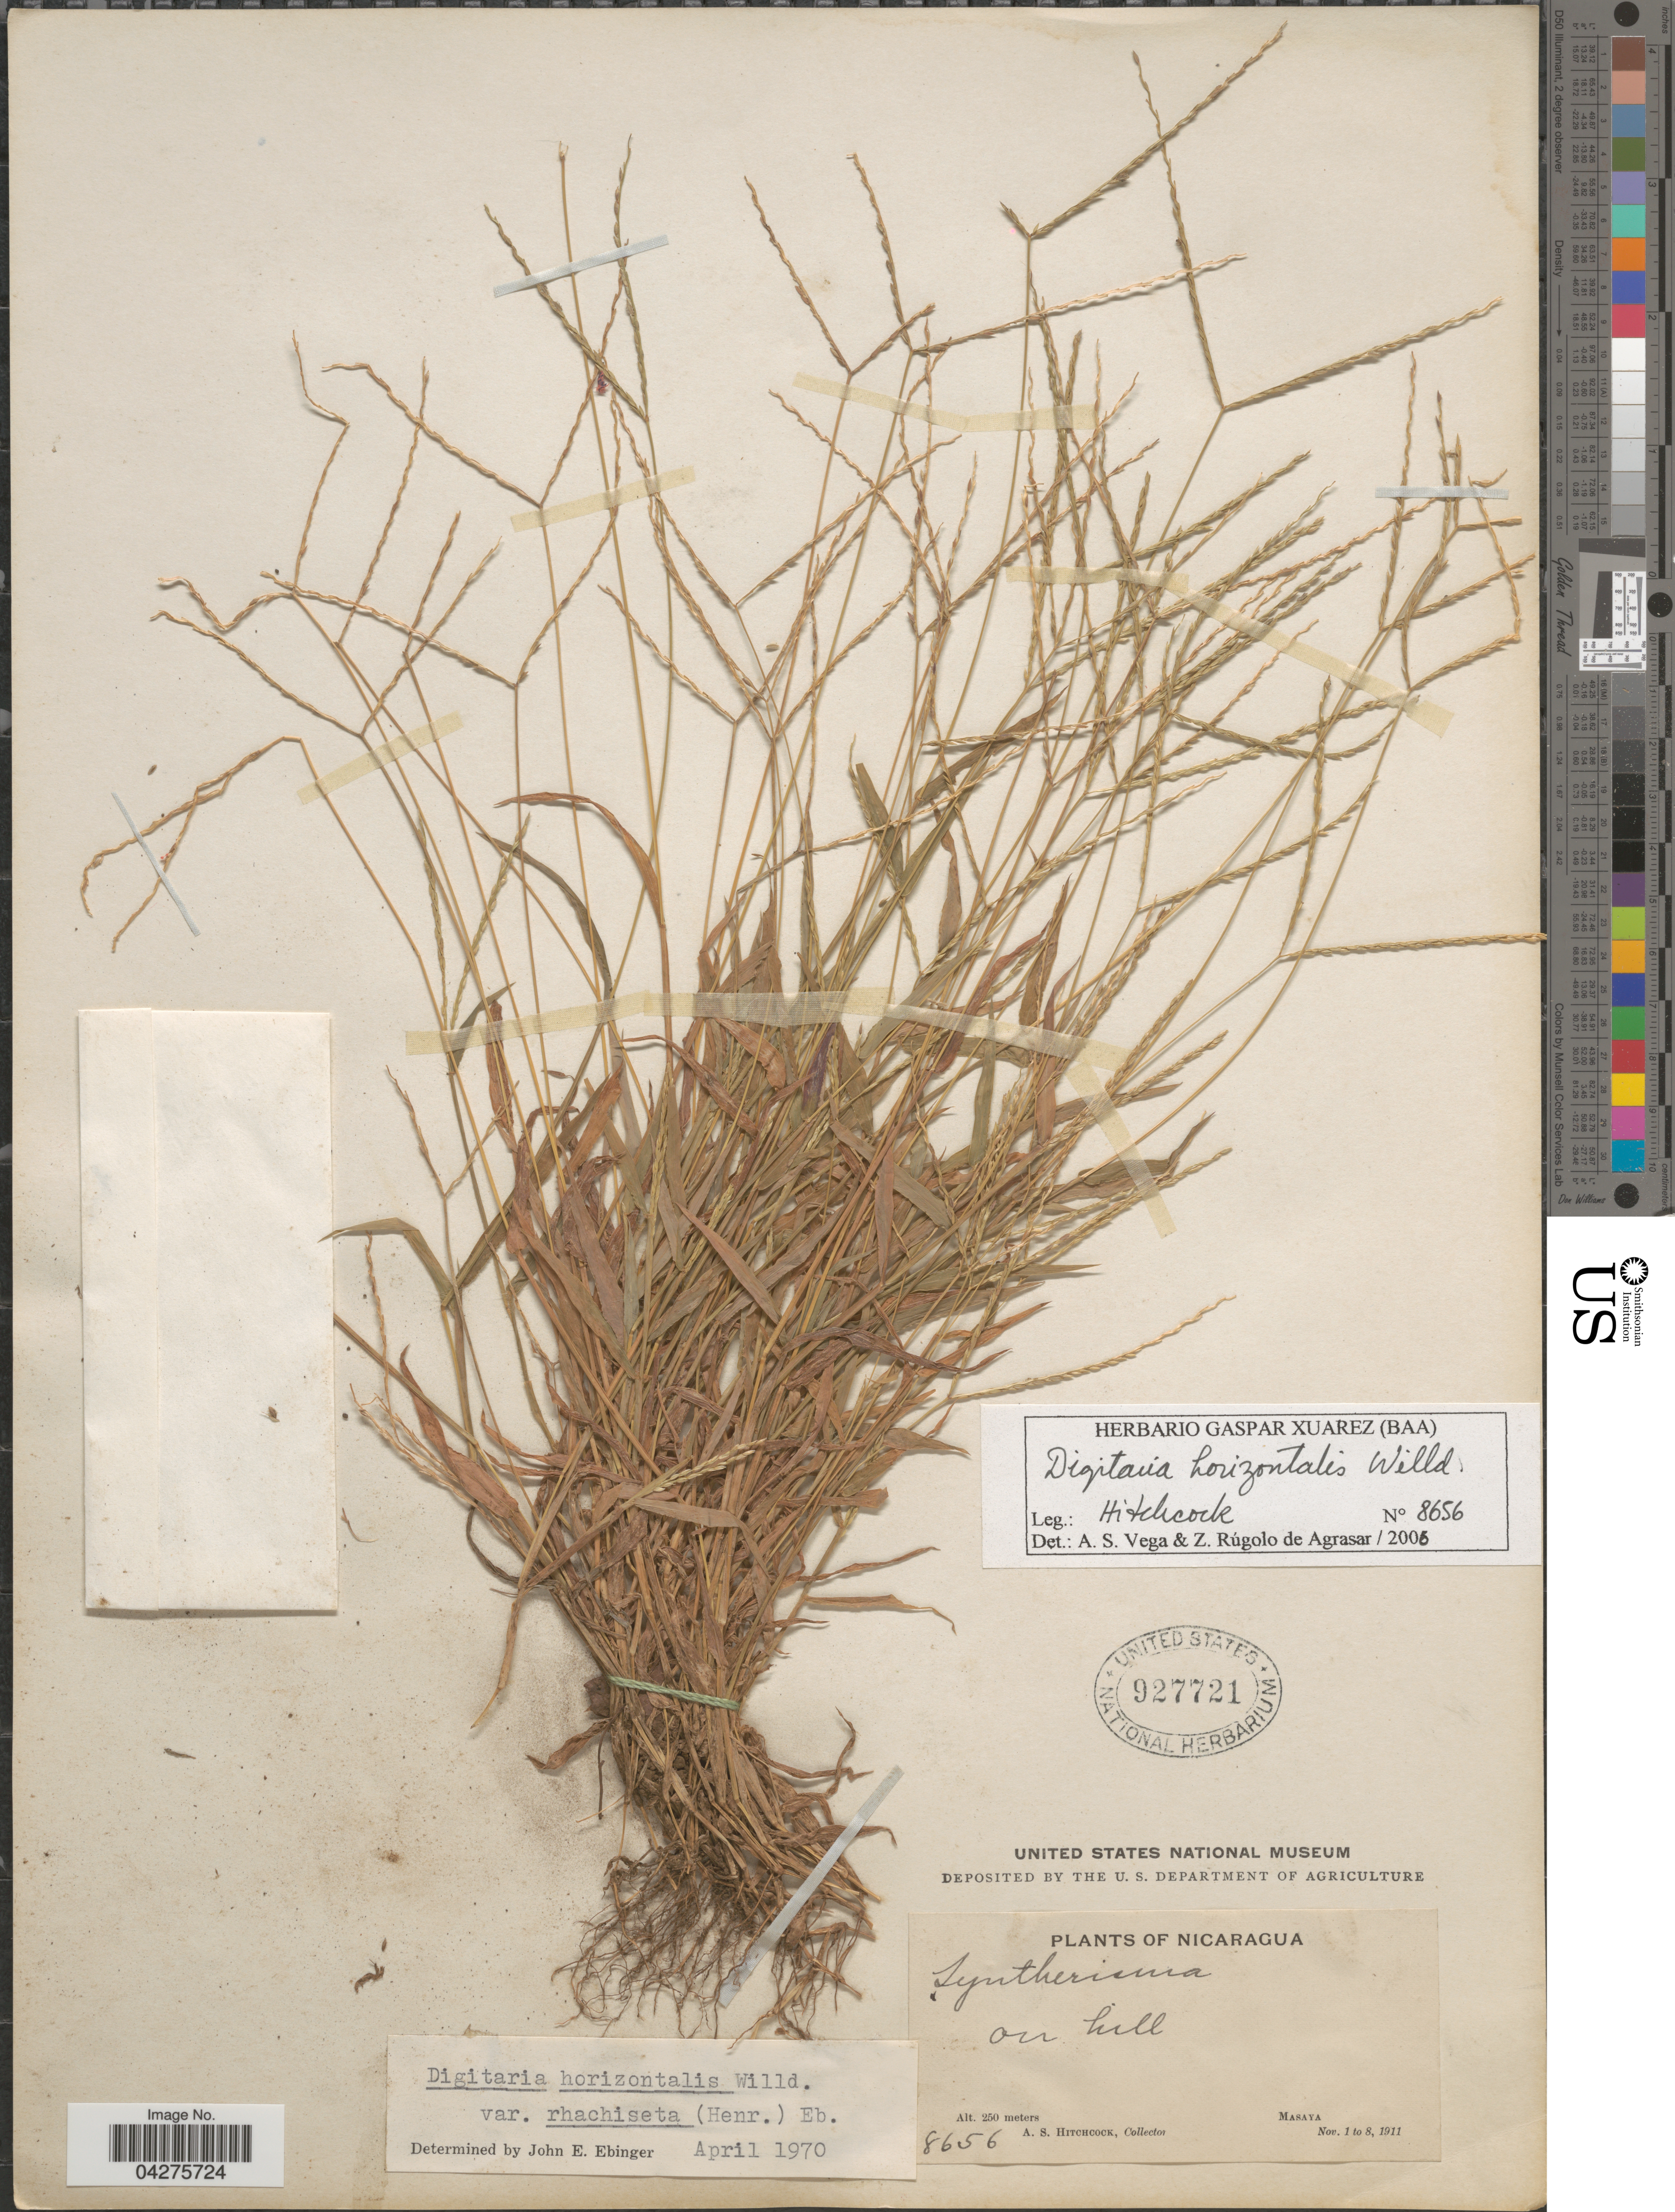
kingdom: Plantae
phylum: Tracheophyta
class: Liliopsida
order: Poales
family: Poaceae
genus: Digitaria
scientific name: Digitaria horizontalis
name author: Willd.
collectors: A. S. Hitchcock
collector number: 8656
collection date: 1911-11-01/1911-11-08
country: Nicaragua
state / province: Masaya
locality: On hill.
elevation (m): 250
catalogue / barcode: US 927721